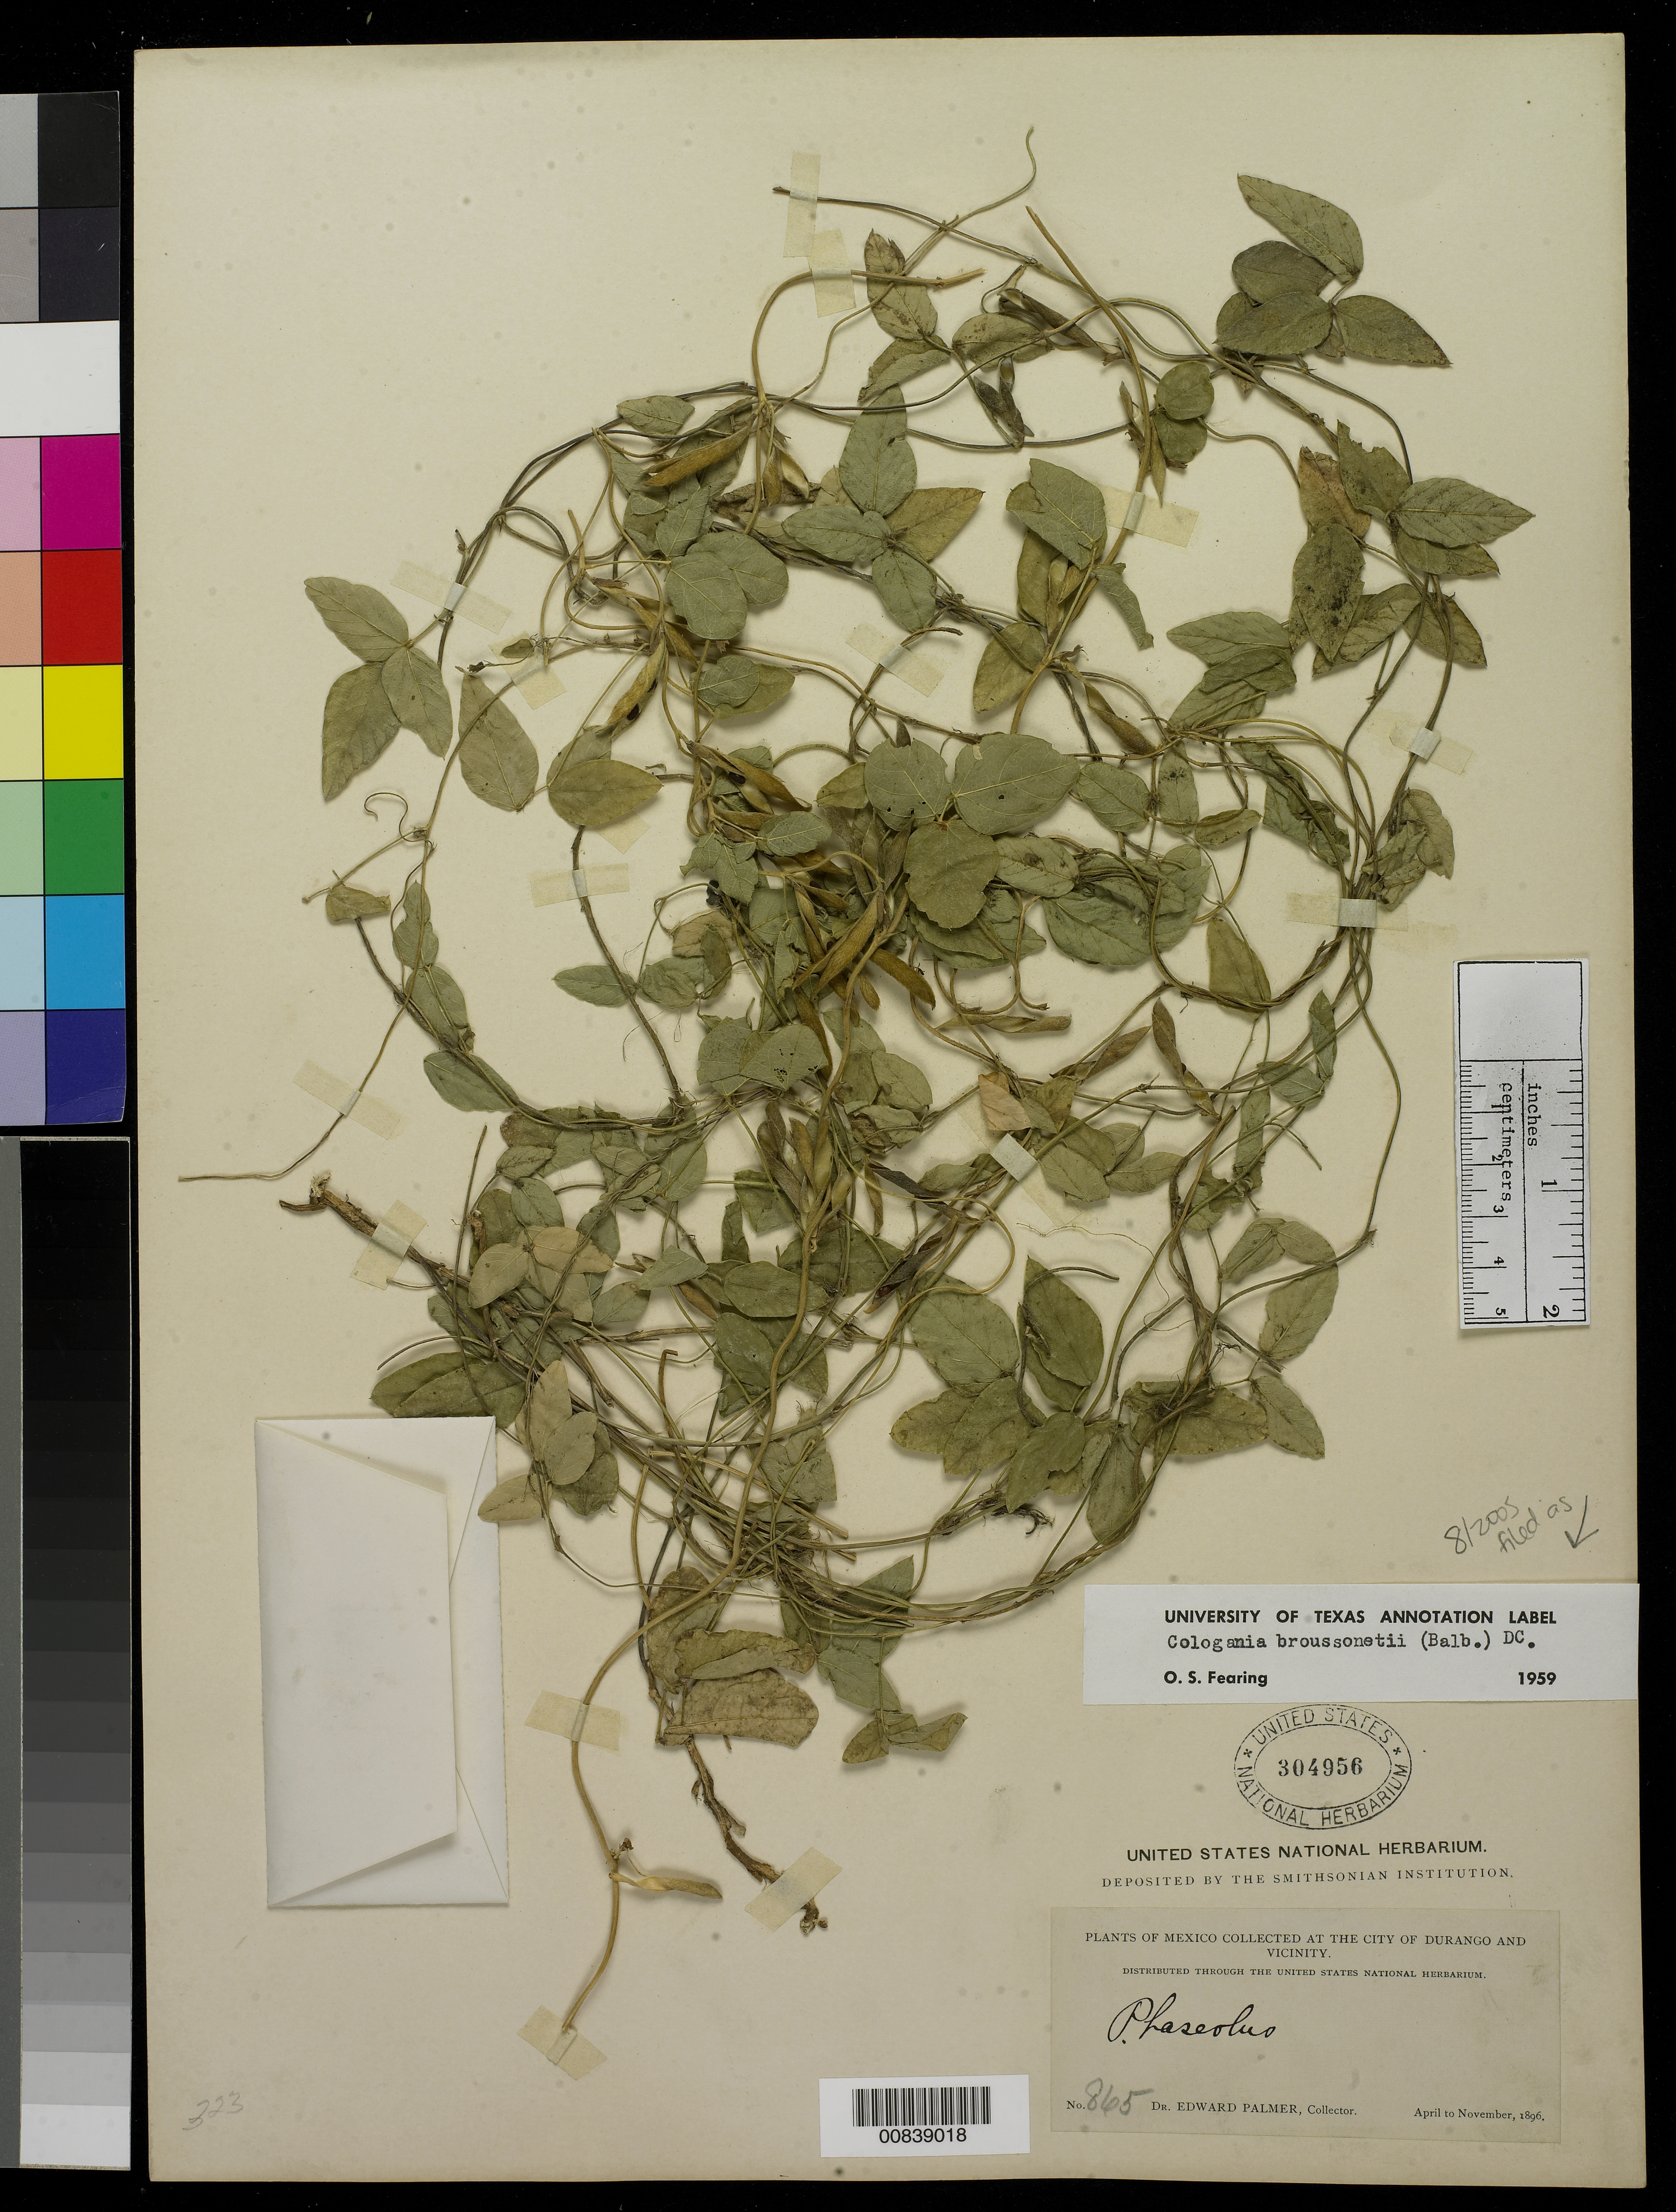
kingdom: Plantae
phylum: Tracheophyta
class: Magnoliopsida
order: Fabales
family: Fabaceae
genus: Cologania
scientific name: Cologania broussonetii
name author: (Balb.) DC.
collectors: E. Palmer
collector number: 865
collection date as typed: Apr 1896 to -- Nov 1896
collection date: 1896-04/1896-11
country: Mexico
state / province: Durango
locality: City of Durango and vicinity.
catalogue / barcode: US 304956